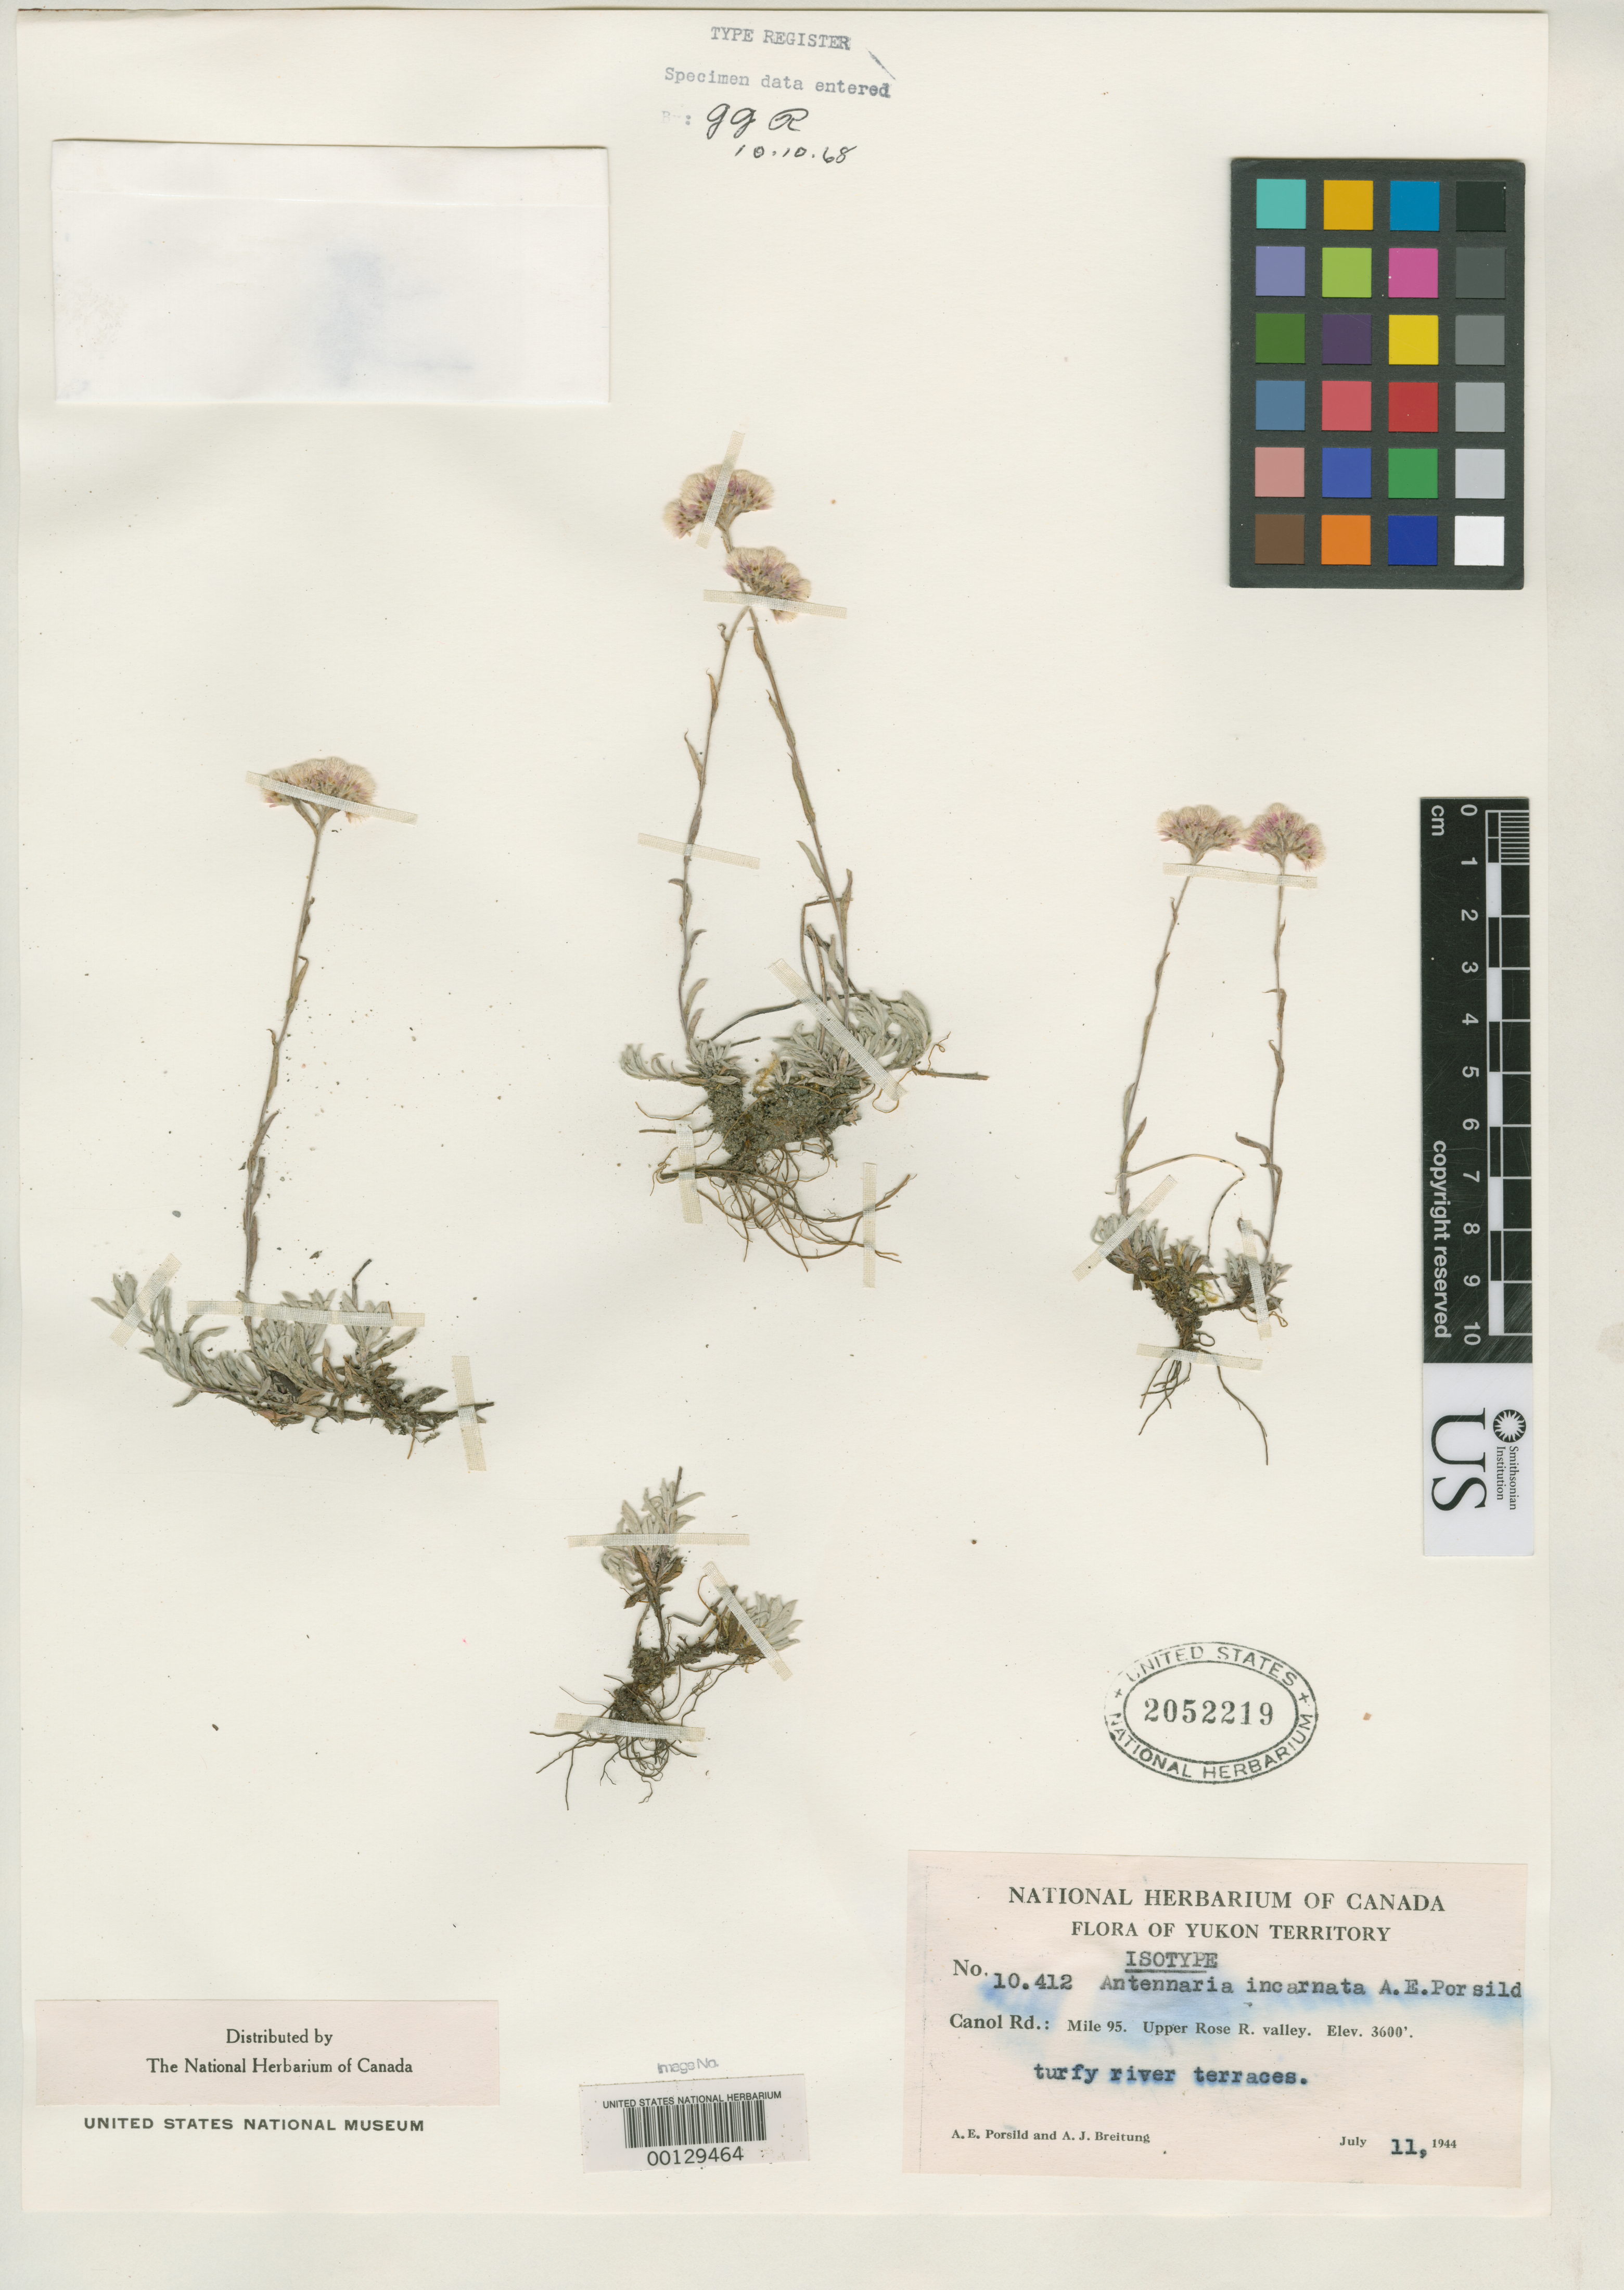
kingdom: Plantae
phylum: Tracheophyta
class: Magnoliopsida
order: Asterales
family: Asteraceae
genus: Antennaria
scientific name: Antennaria incarnata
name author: A.E. Porsild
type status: Isotype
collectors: A. E. Porsild & A. J. Breitung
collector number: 10412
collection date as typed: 11 Jul 1944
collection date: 1944-07-11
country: Canada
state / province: Yukon Territory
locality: Upper Rose River Valley; Canal Road.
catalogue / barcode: US 2052219